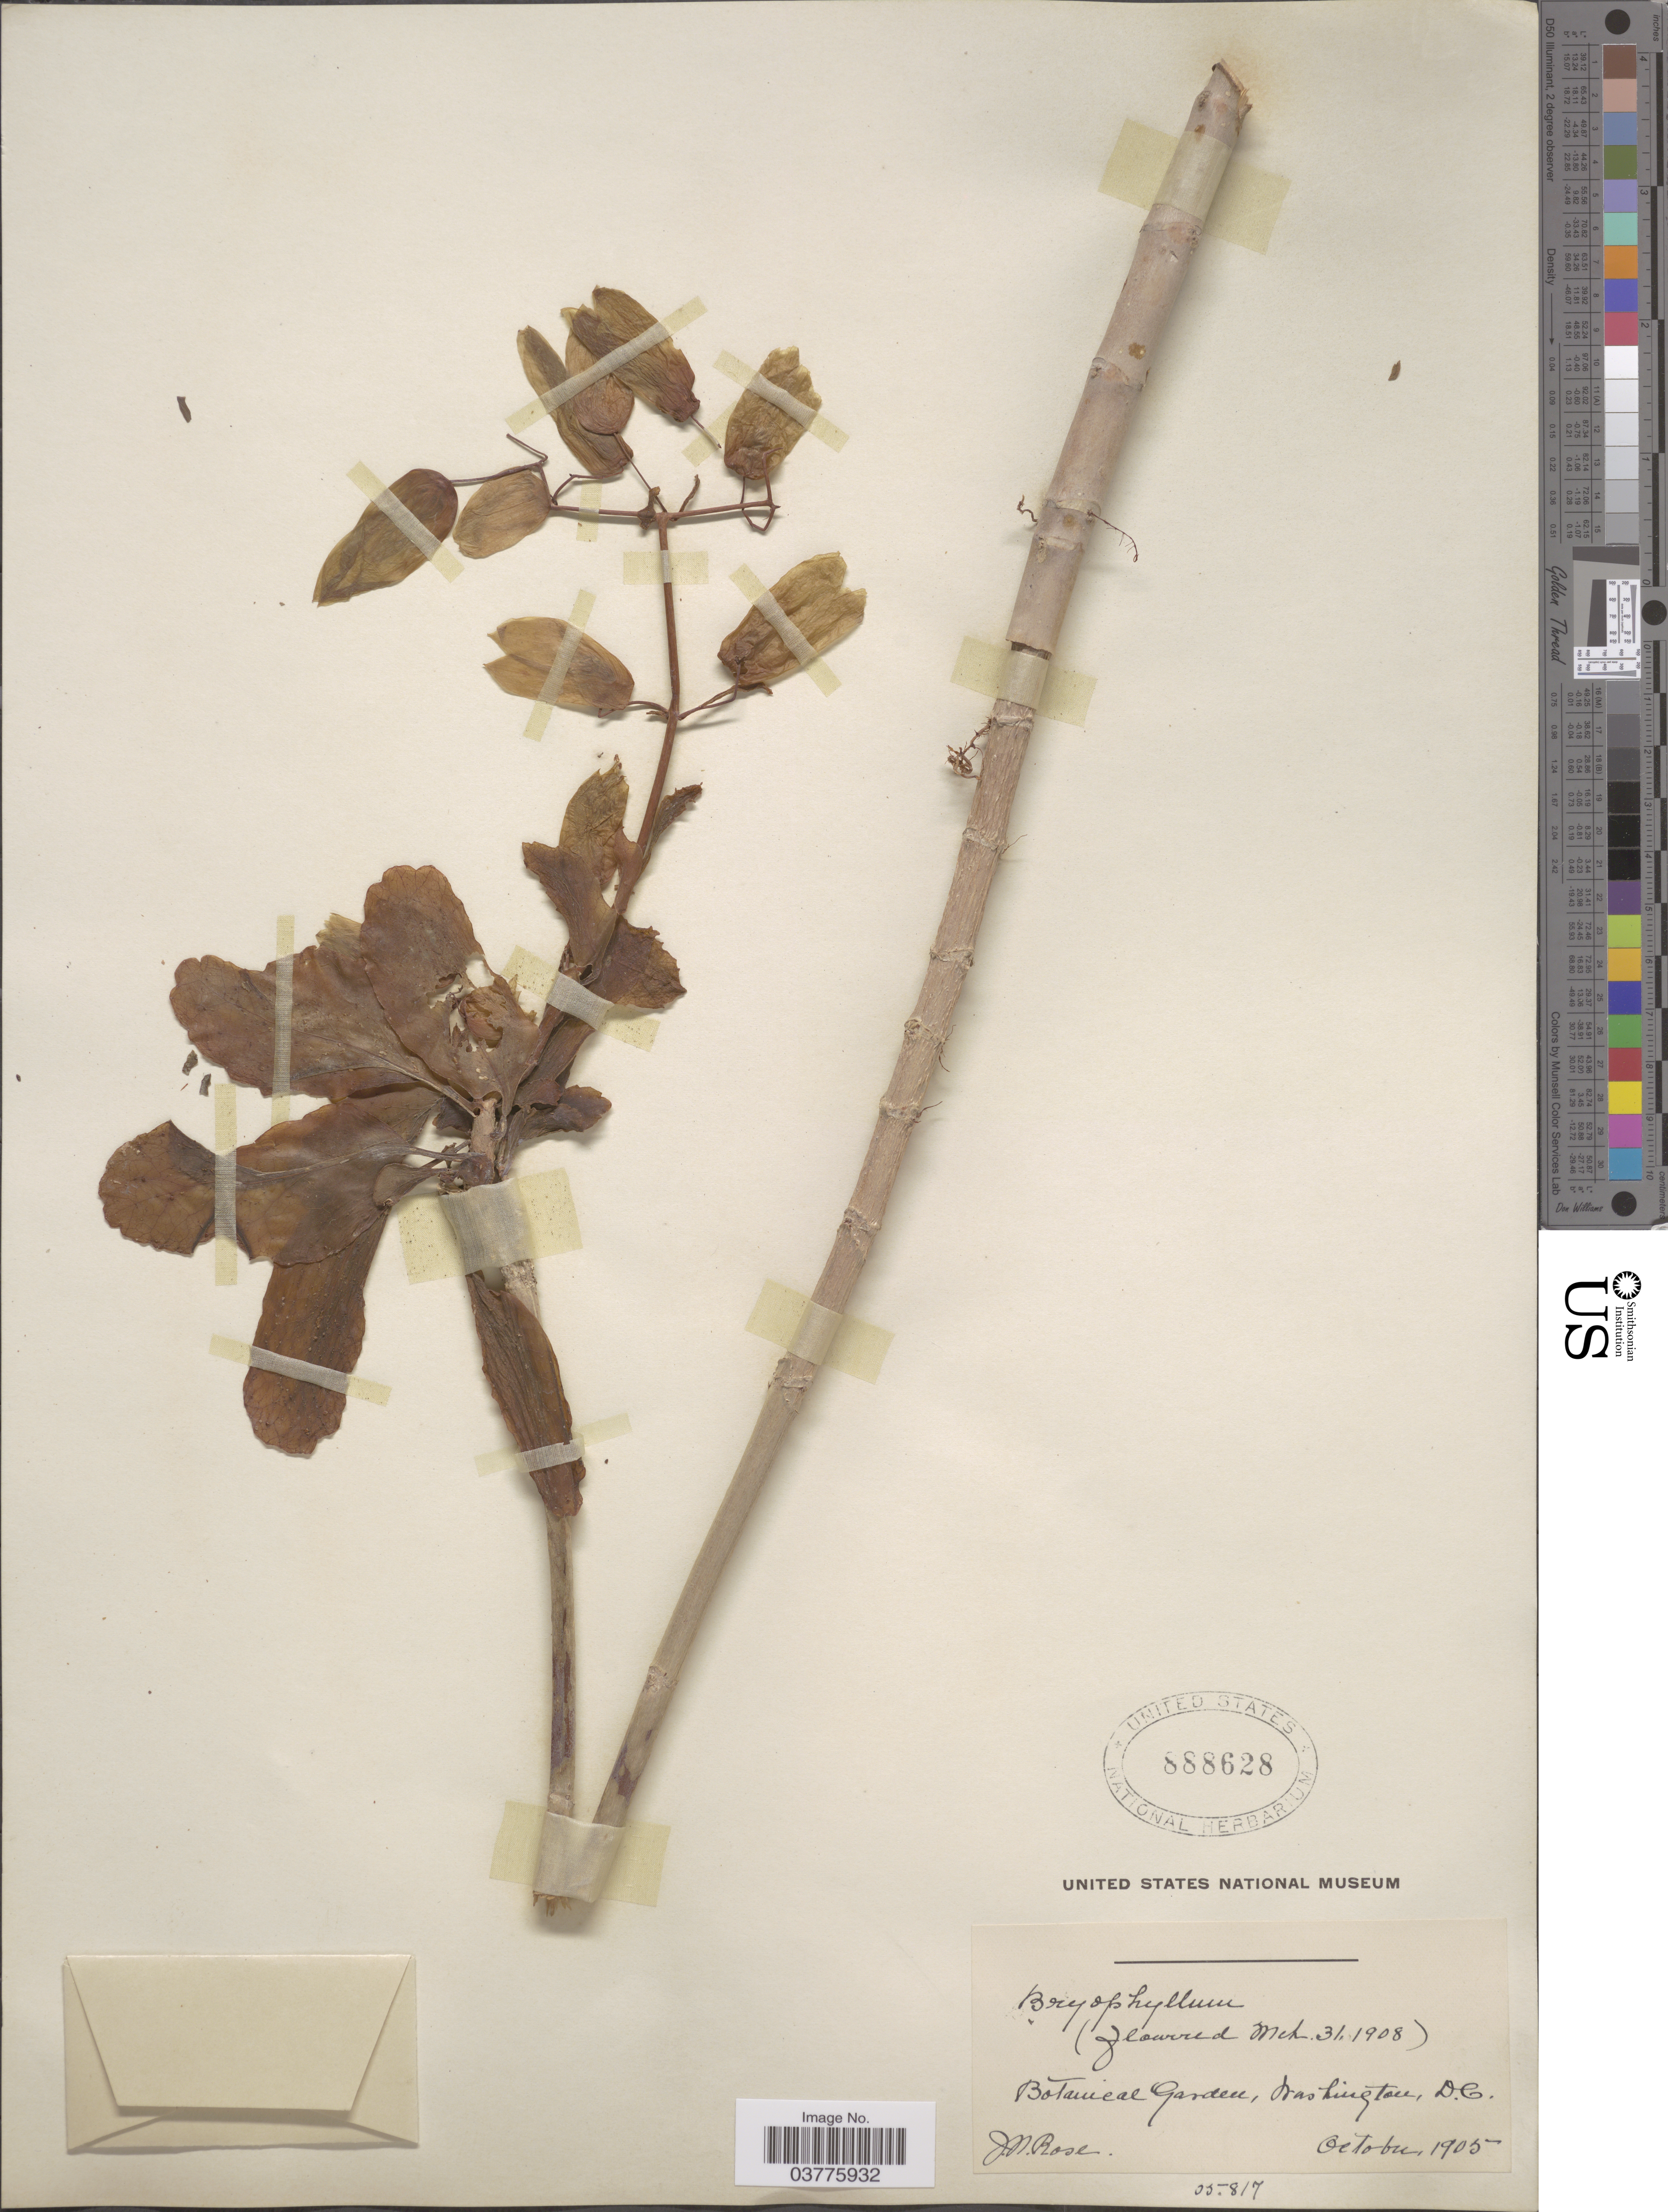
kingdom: Plantae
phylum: Tracheophyta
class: Magnoliopsida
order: Saxifragales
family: Crassulaceae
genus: Kalanchoe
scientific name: Kalanchoe pinnata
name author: (Lam.) Pers.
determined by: Strong, Mark T., (BOT), Smithsonian Institution - National Museum of Natural History (UNITED STATES)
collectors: J. N. Rose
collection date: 1905-10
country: United States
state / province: District of Columbia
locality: Botanical Garden, Washington, D. C.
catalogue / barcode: US 888628